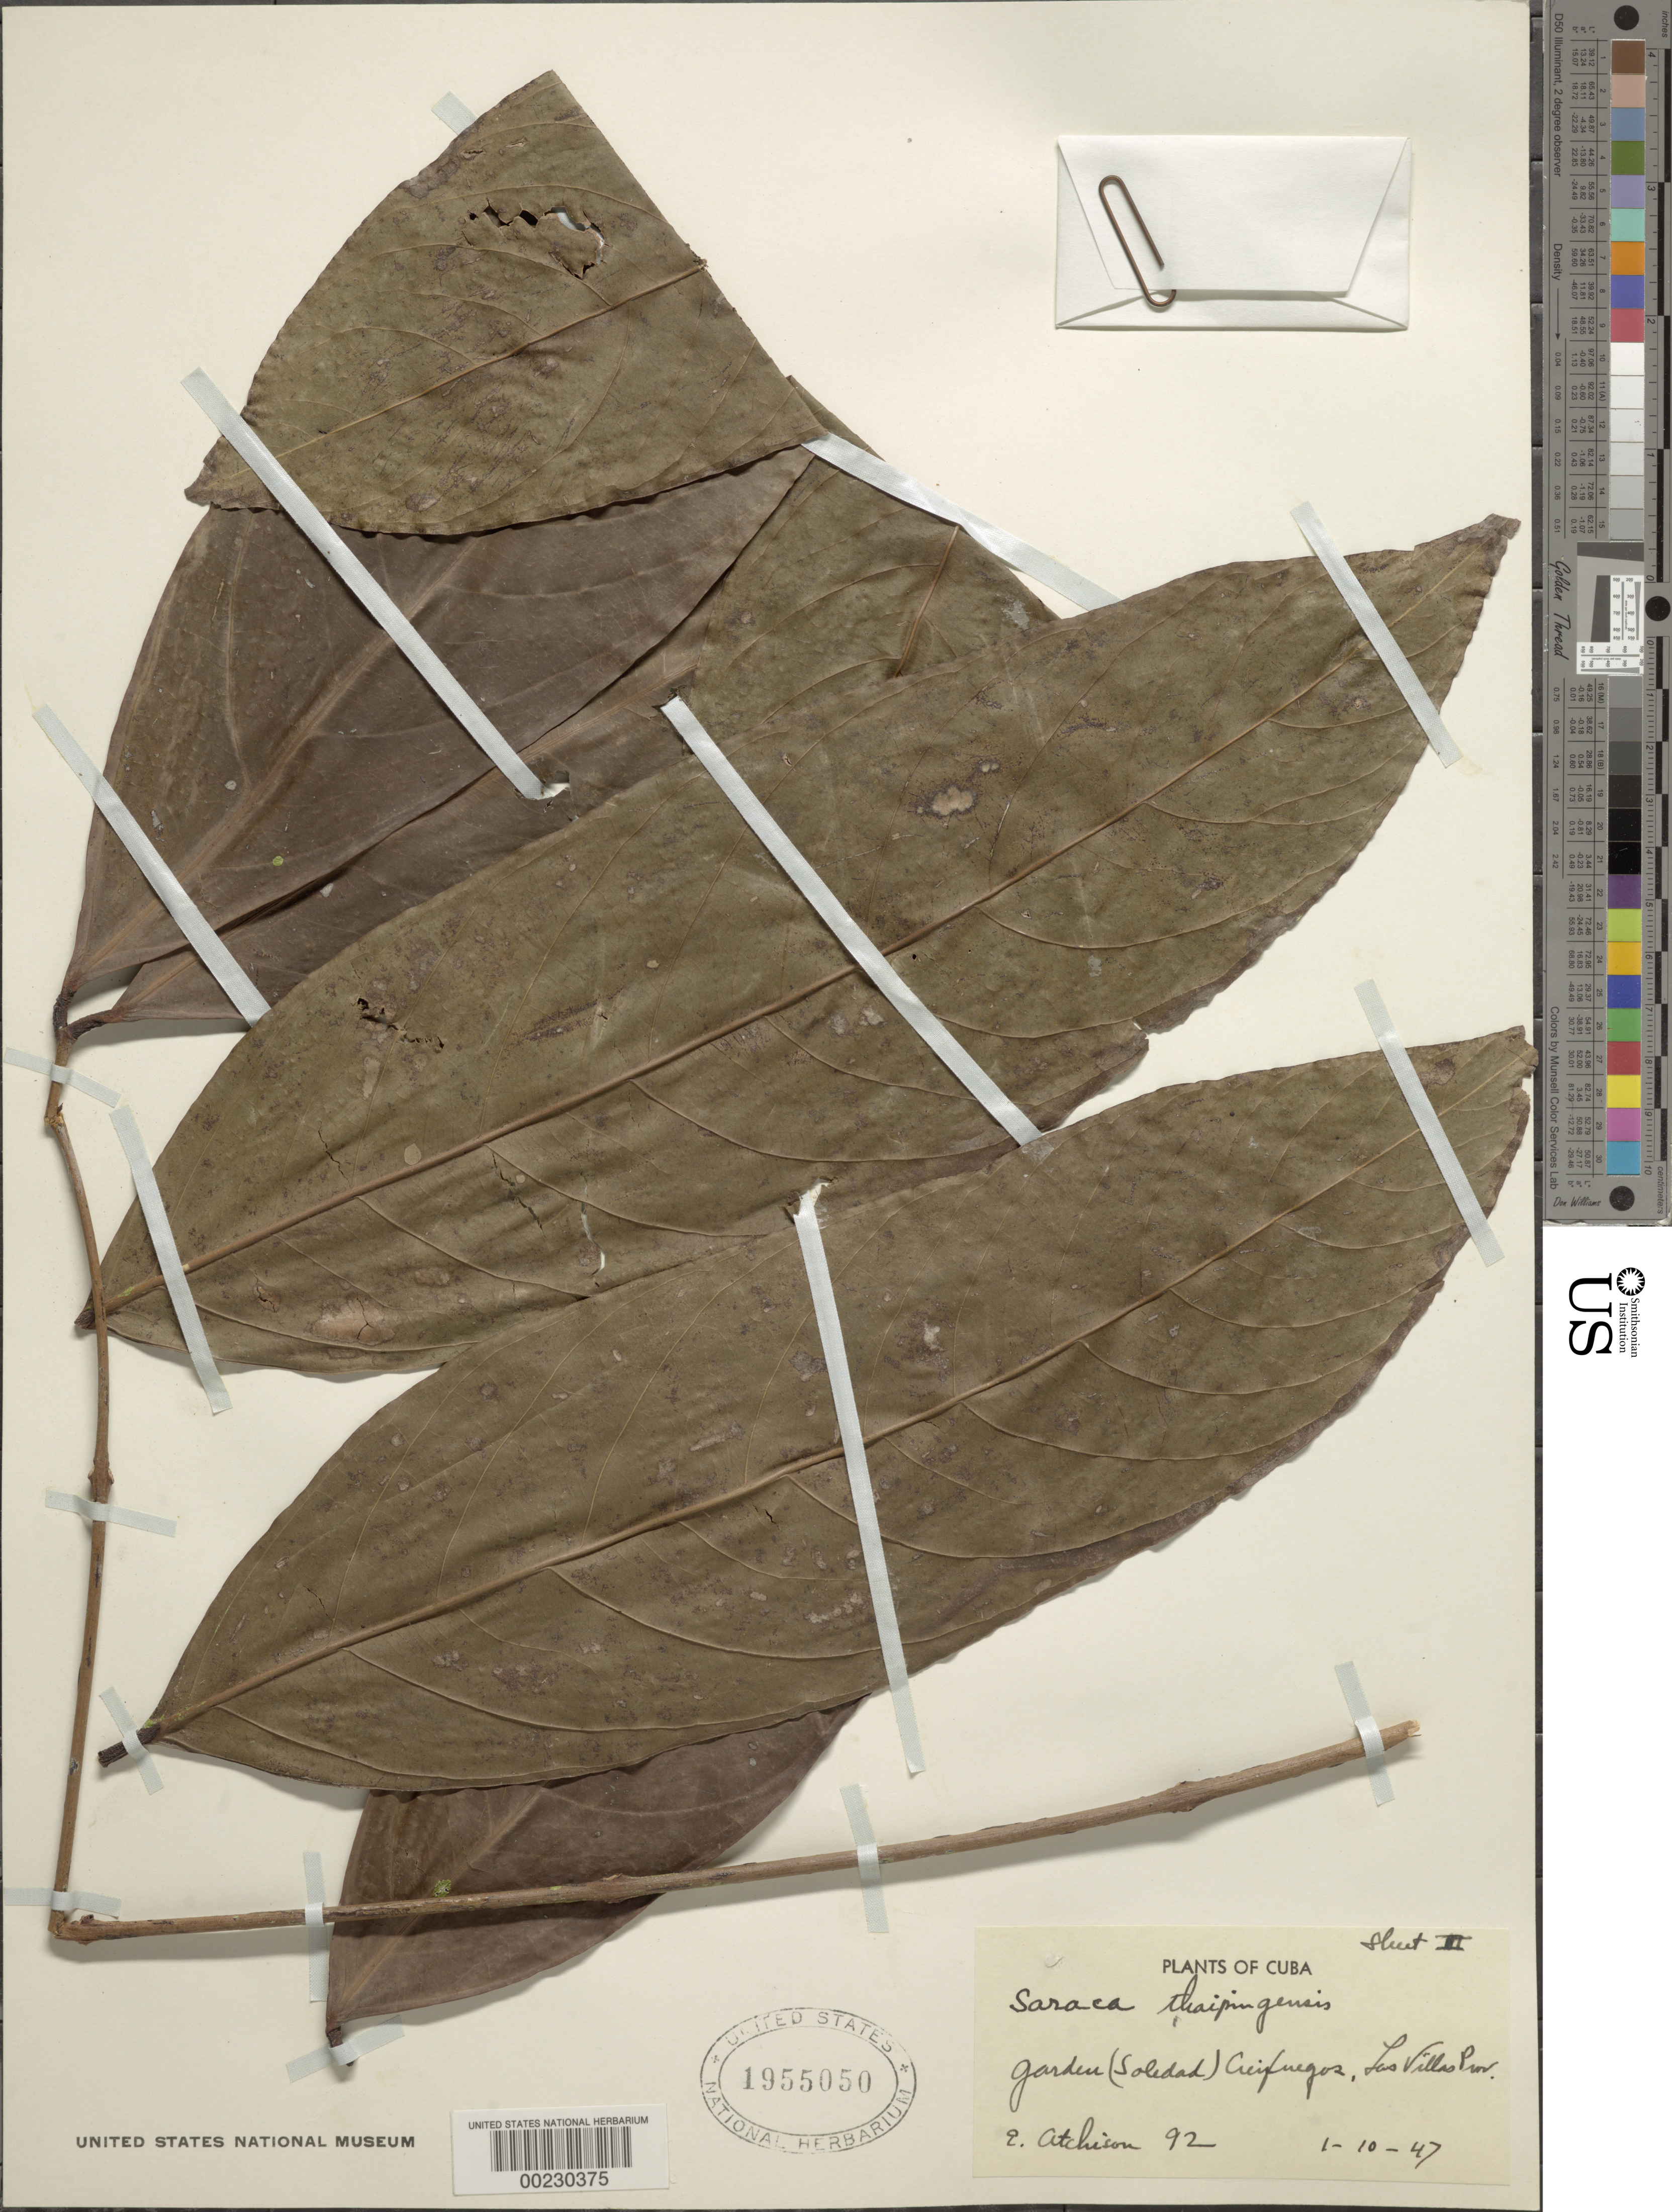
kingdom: Plantae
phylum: Tracheophyta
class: Magnoliopsida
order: Fabales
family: Fabaceae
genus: Saraca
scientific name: Saraca thaipingensis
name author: J. Cantley ex Prain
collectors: E. Atchison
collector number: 92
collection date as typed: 10 Jan 1947 or 01 Oct 1947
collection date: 1947-01-10 or 1947-10-01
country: Cuba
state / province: Las Villas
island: Greater Antilles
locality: Garden (soledad) cienfuegos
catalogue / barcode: US 1955050